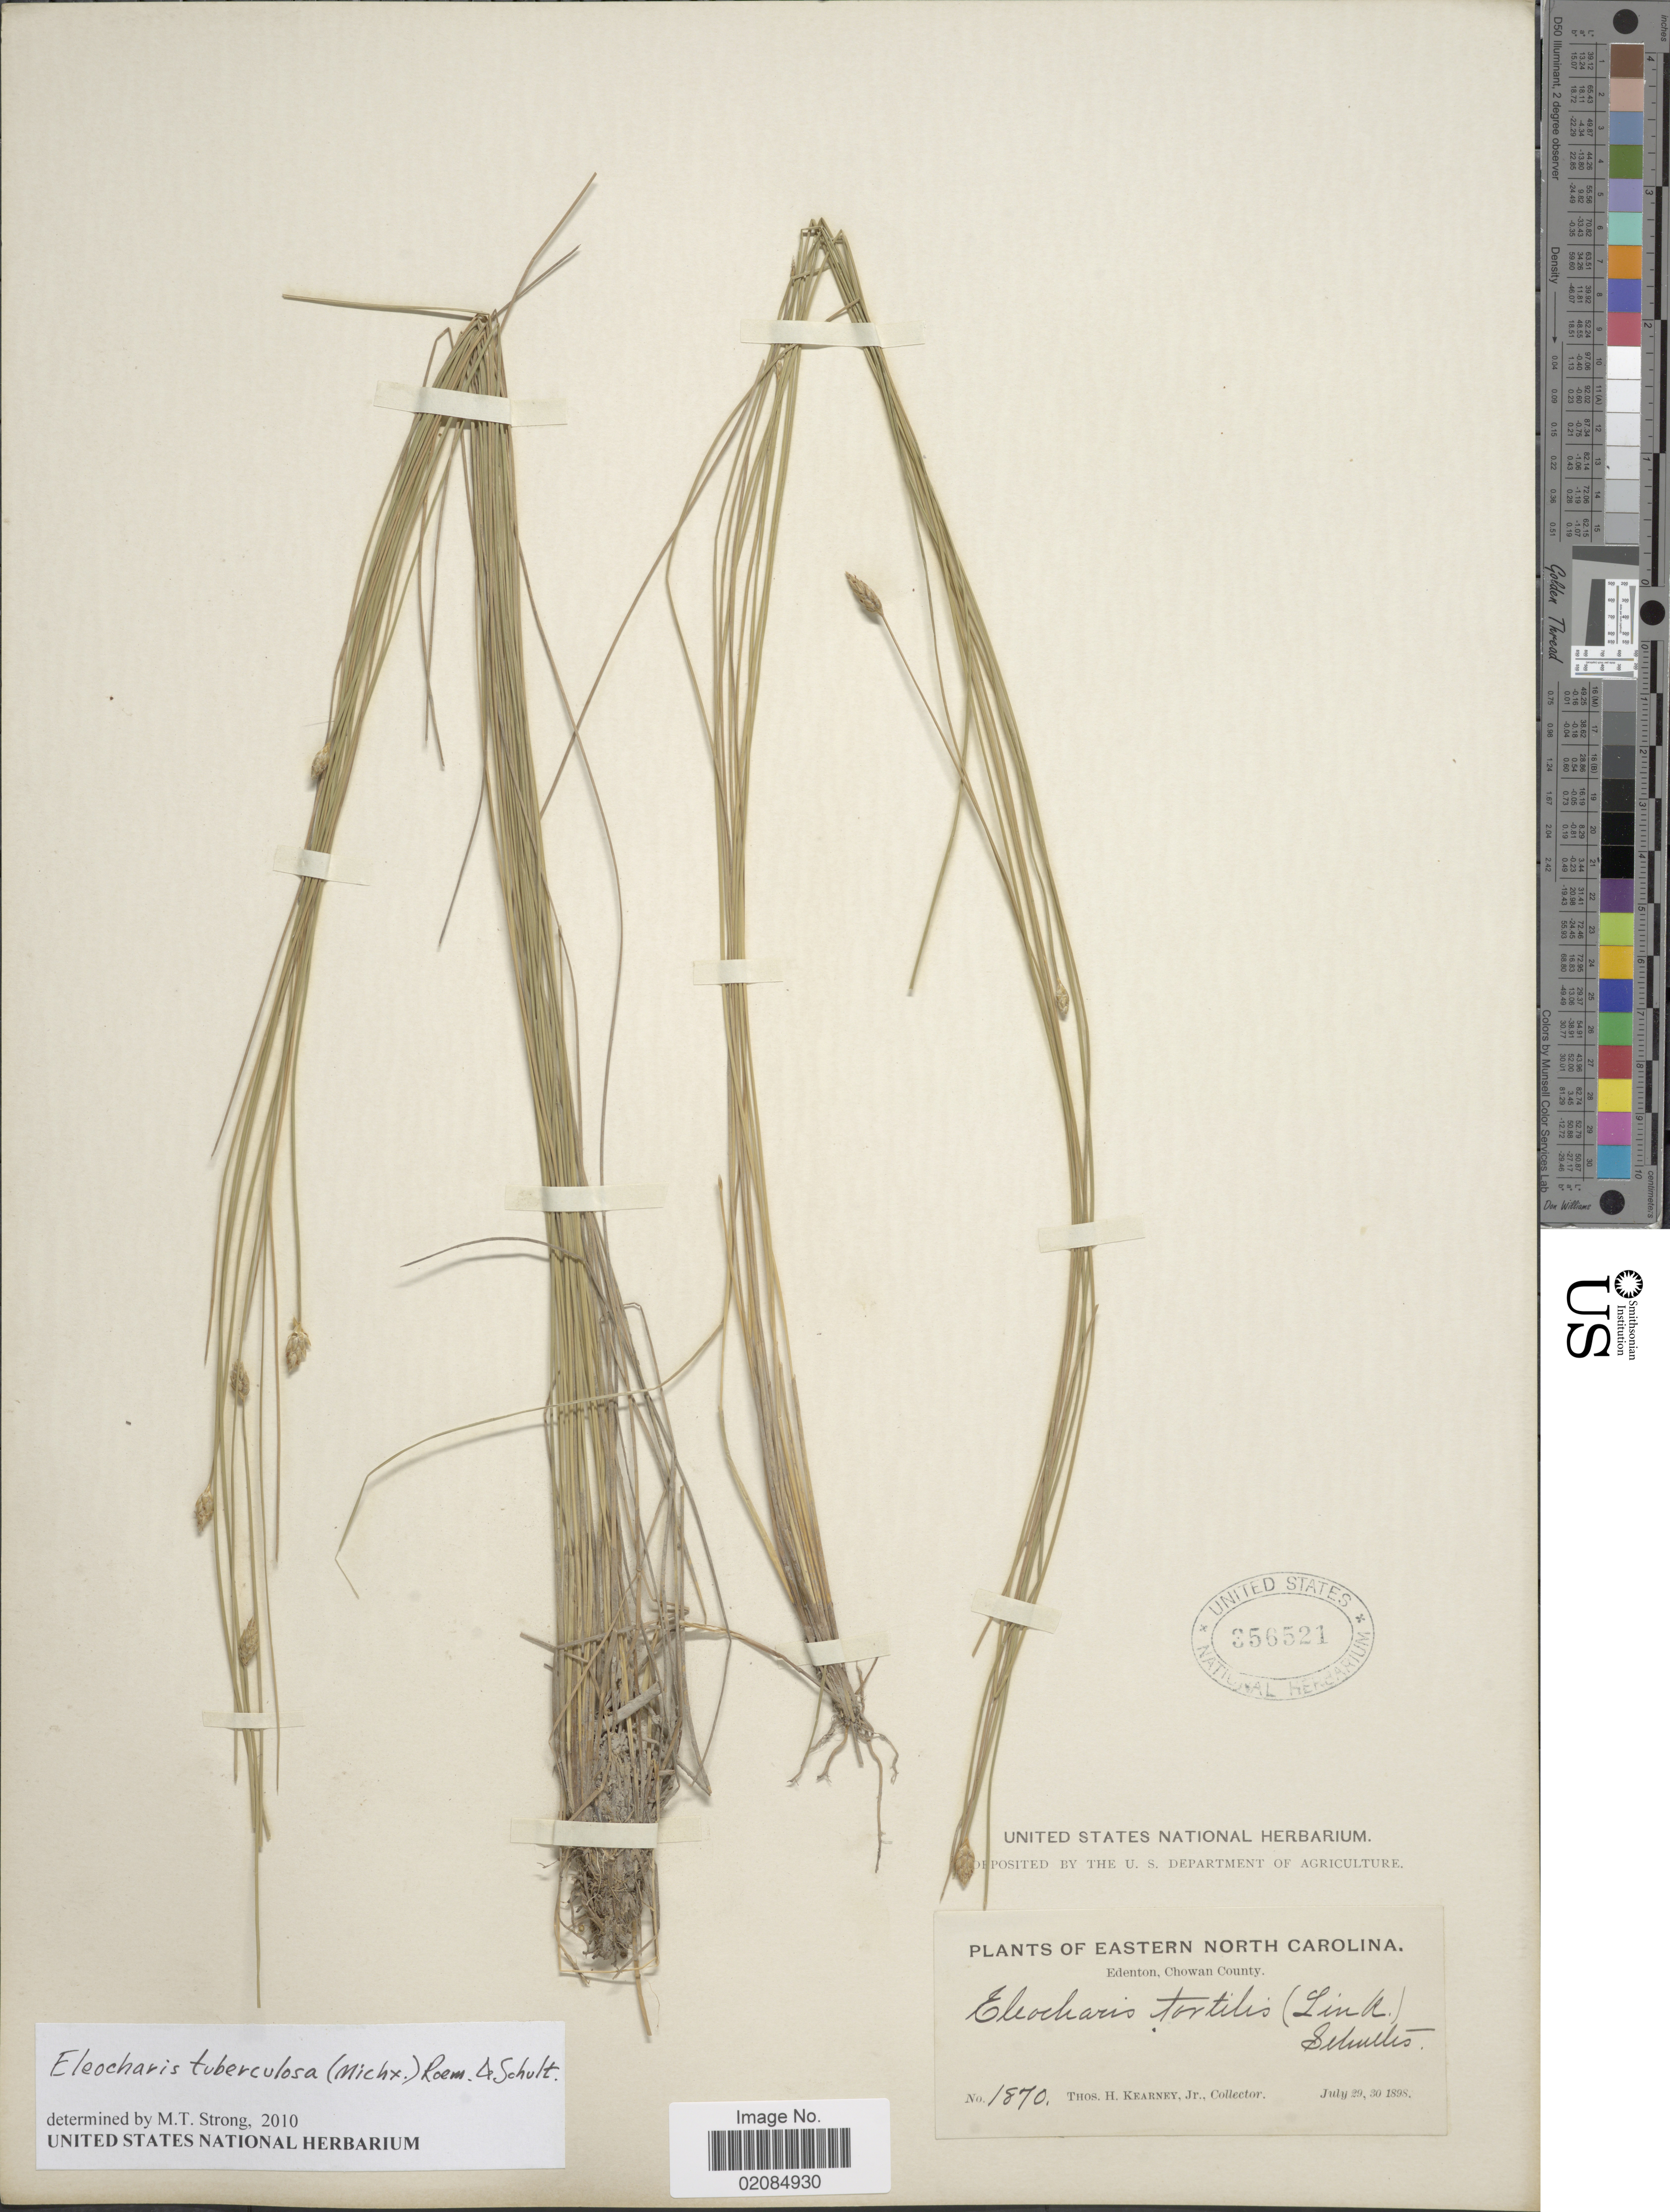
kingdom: Plantae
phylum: Tracheophyta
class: Liliopsida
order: Poales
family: Cyperaceae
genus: Eleocharis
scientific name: Eleocharis tuberculosa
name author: (Michx.) Roem. & Schult.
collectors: T. H. Kearney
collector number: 1870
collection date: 1898-07-29/1898-07-30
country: United States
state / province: North Carolina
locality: Eastern North Carolina. Edenton, Chowan County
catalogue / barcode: US 356521